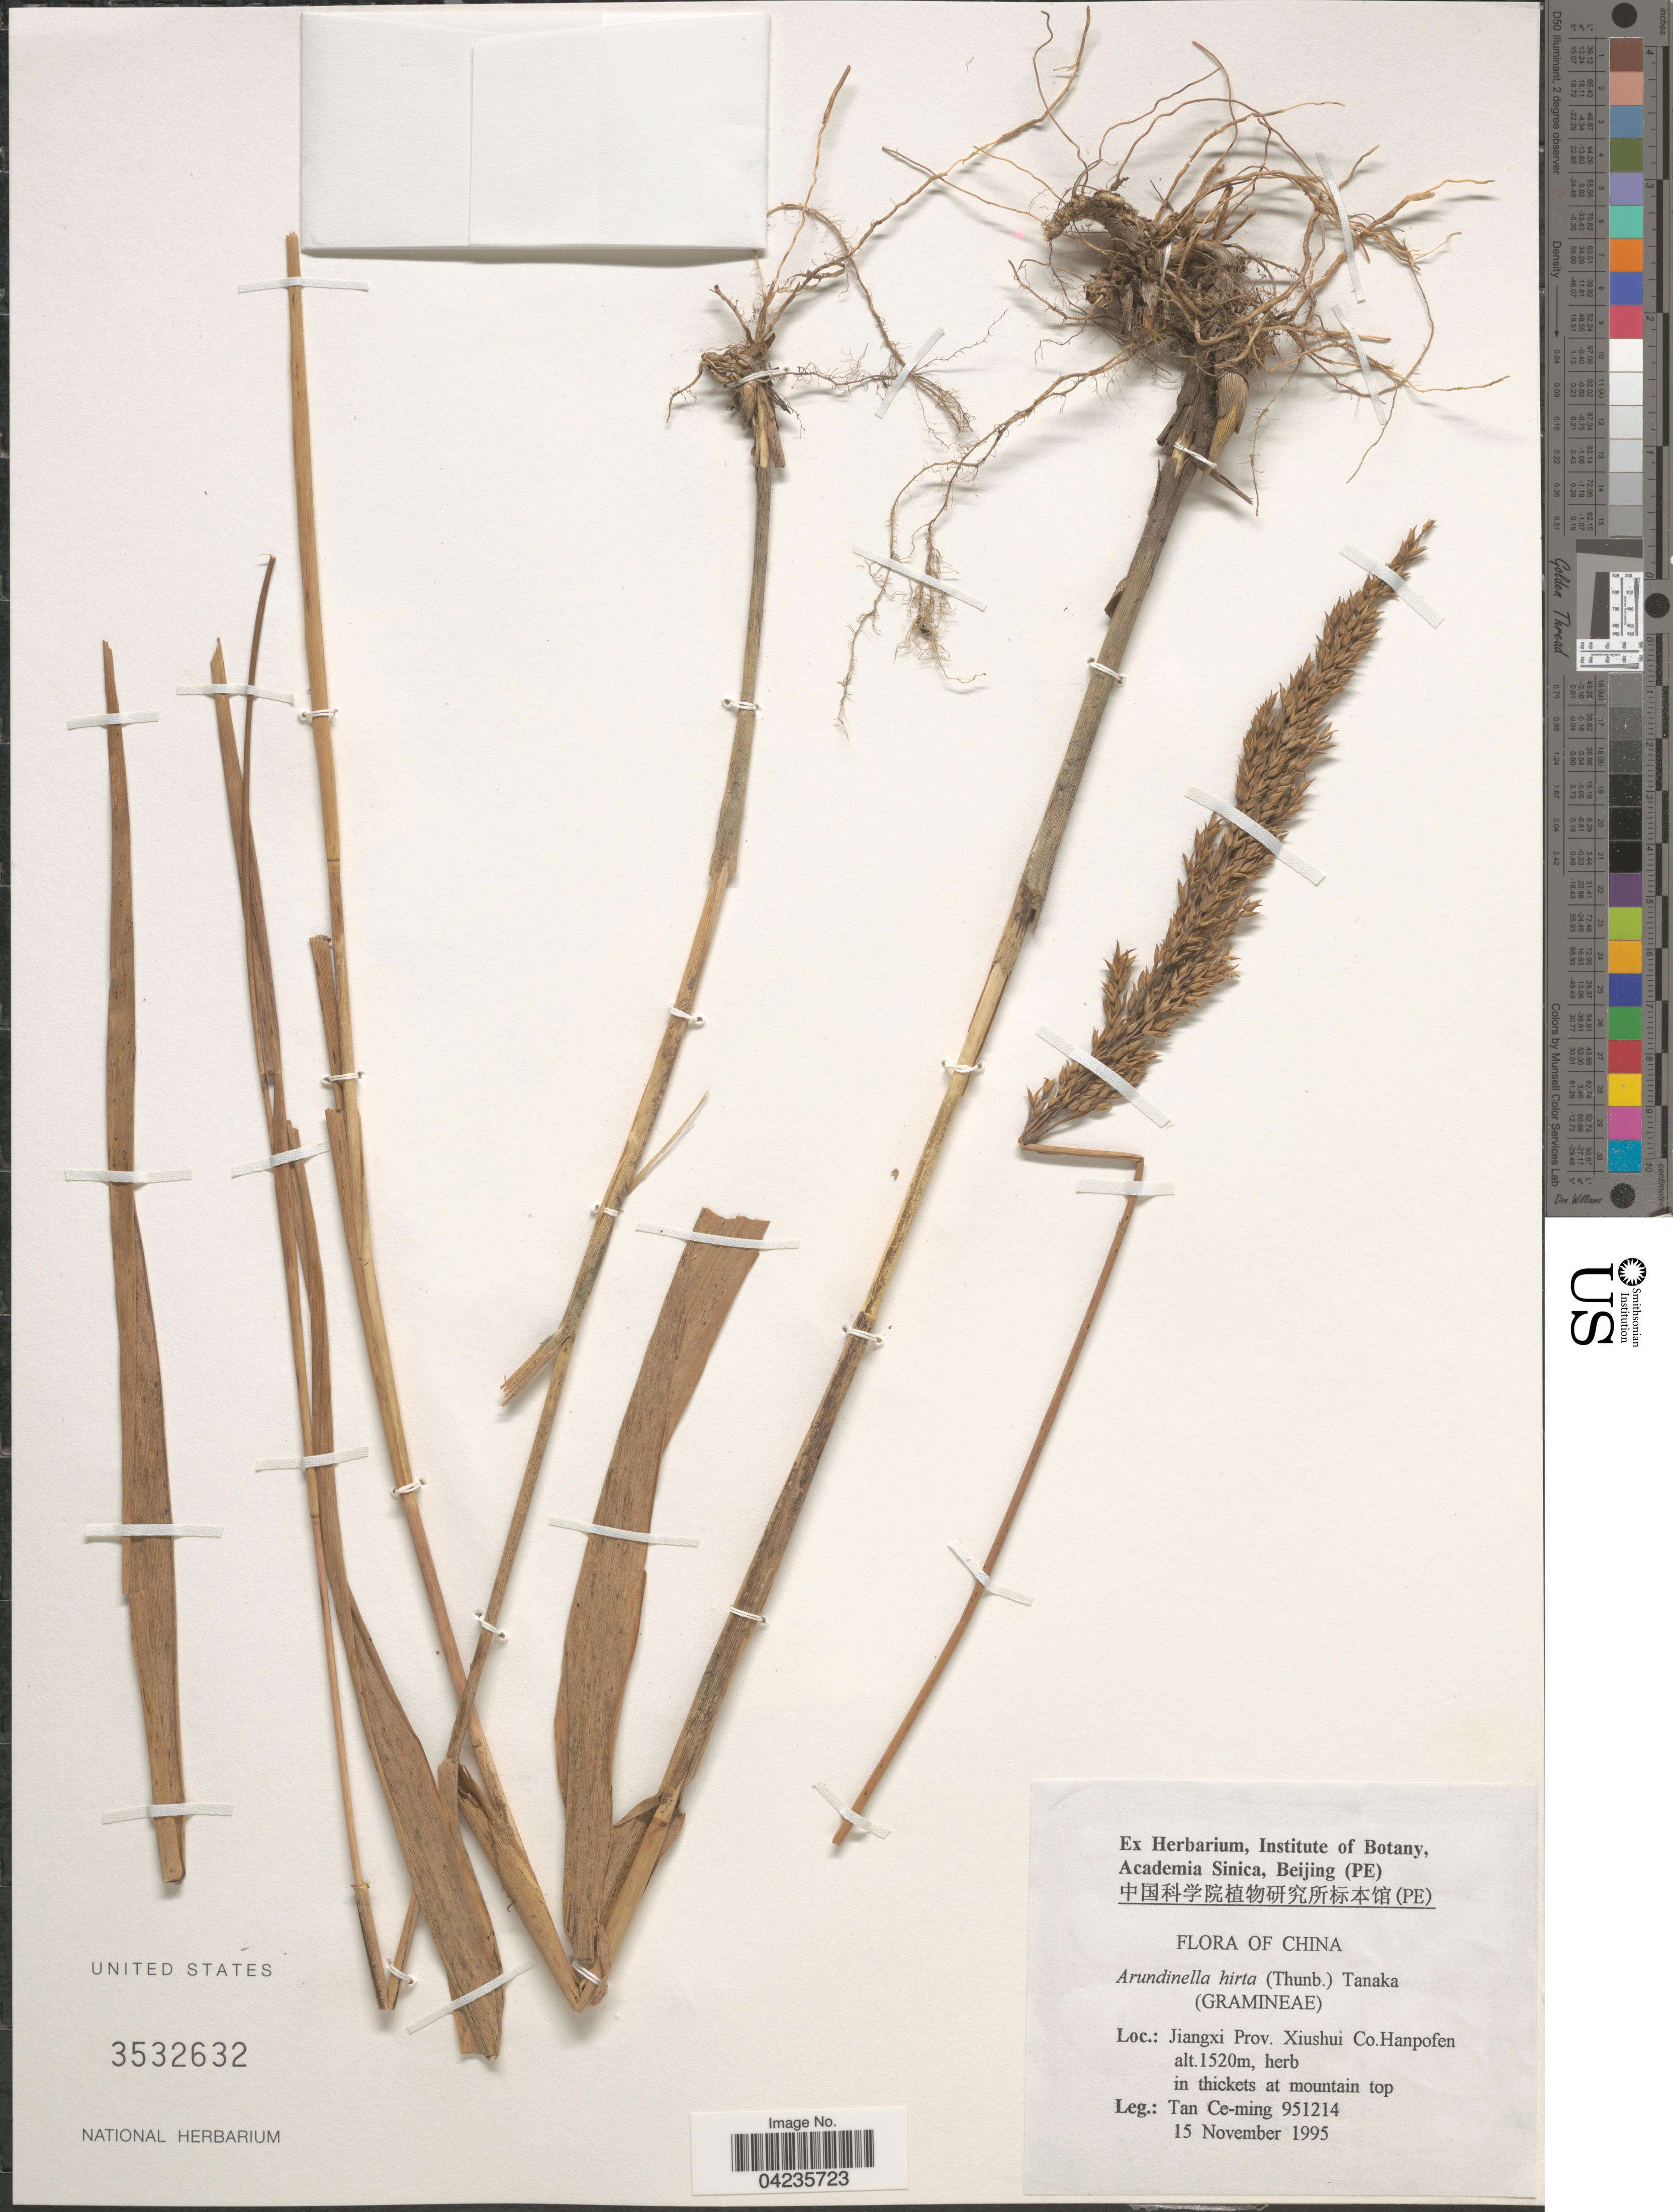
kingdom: Plantae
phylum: Tracheophyta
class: Liliopsida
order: Poales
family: Poaceae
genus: Arundinella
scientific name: Arundinella hirta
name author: (Thunb.) Tanaka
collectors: T. Ce-ming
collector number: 951214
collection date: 1995-11-15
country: China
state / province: Jiangxi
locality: Xiushui Co.Hanpofen.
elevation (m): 1520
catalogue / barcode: US 3532632